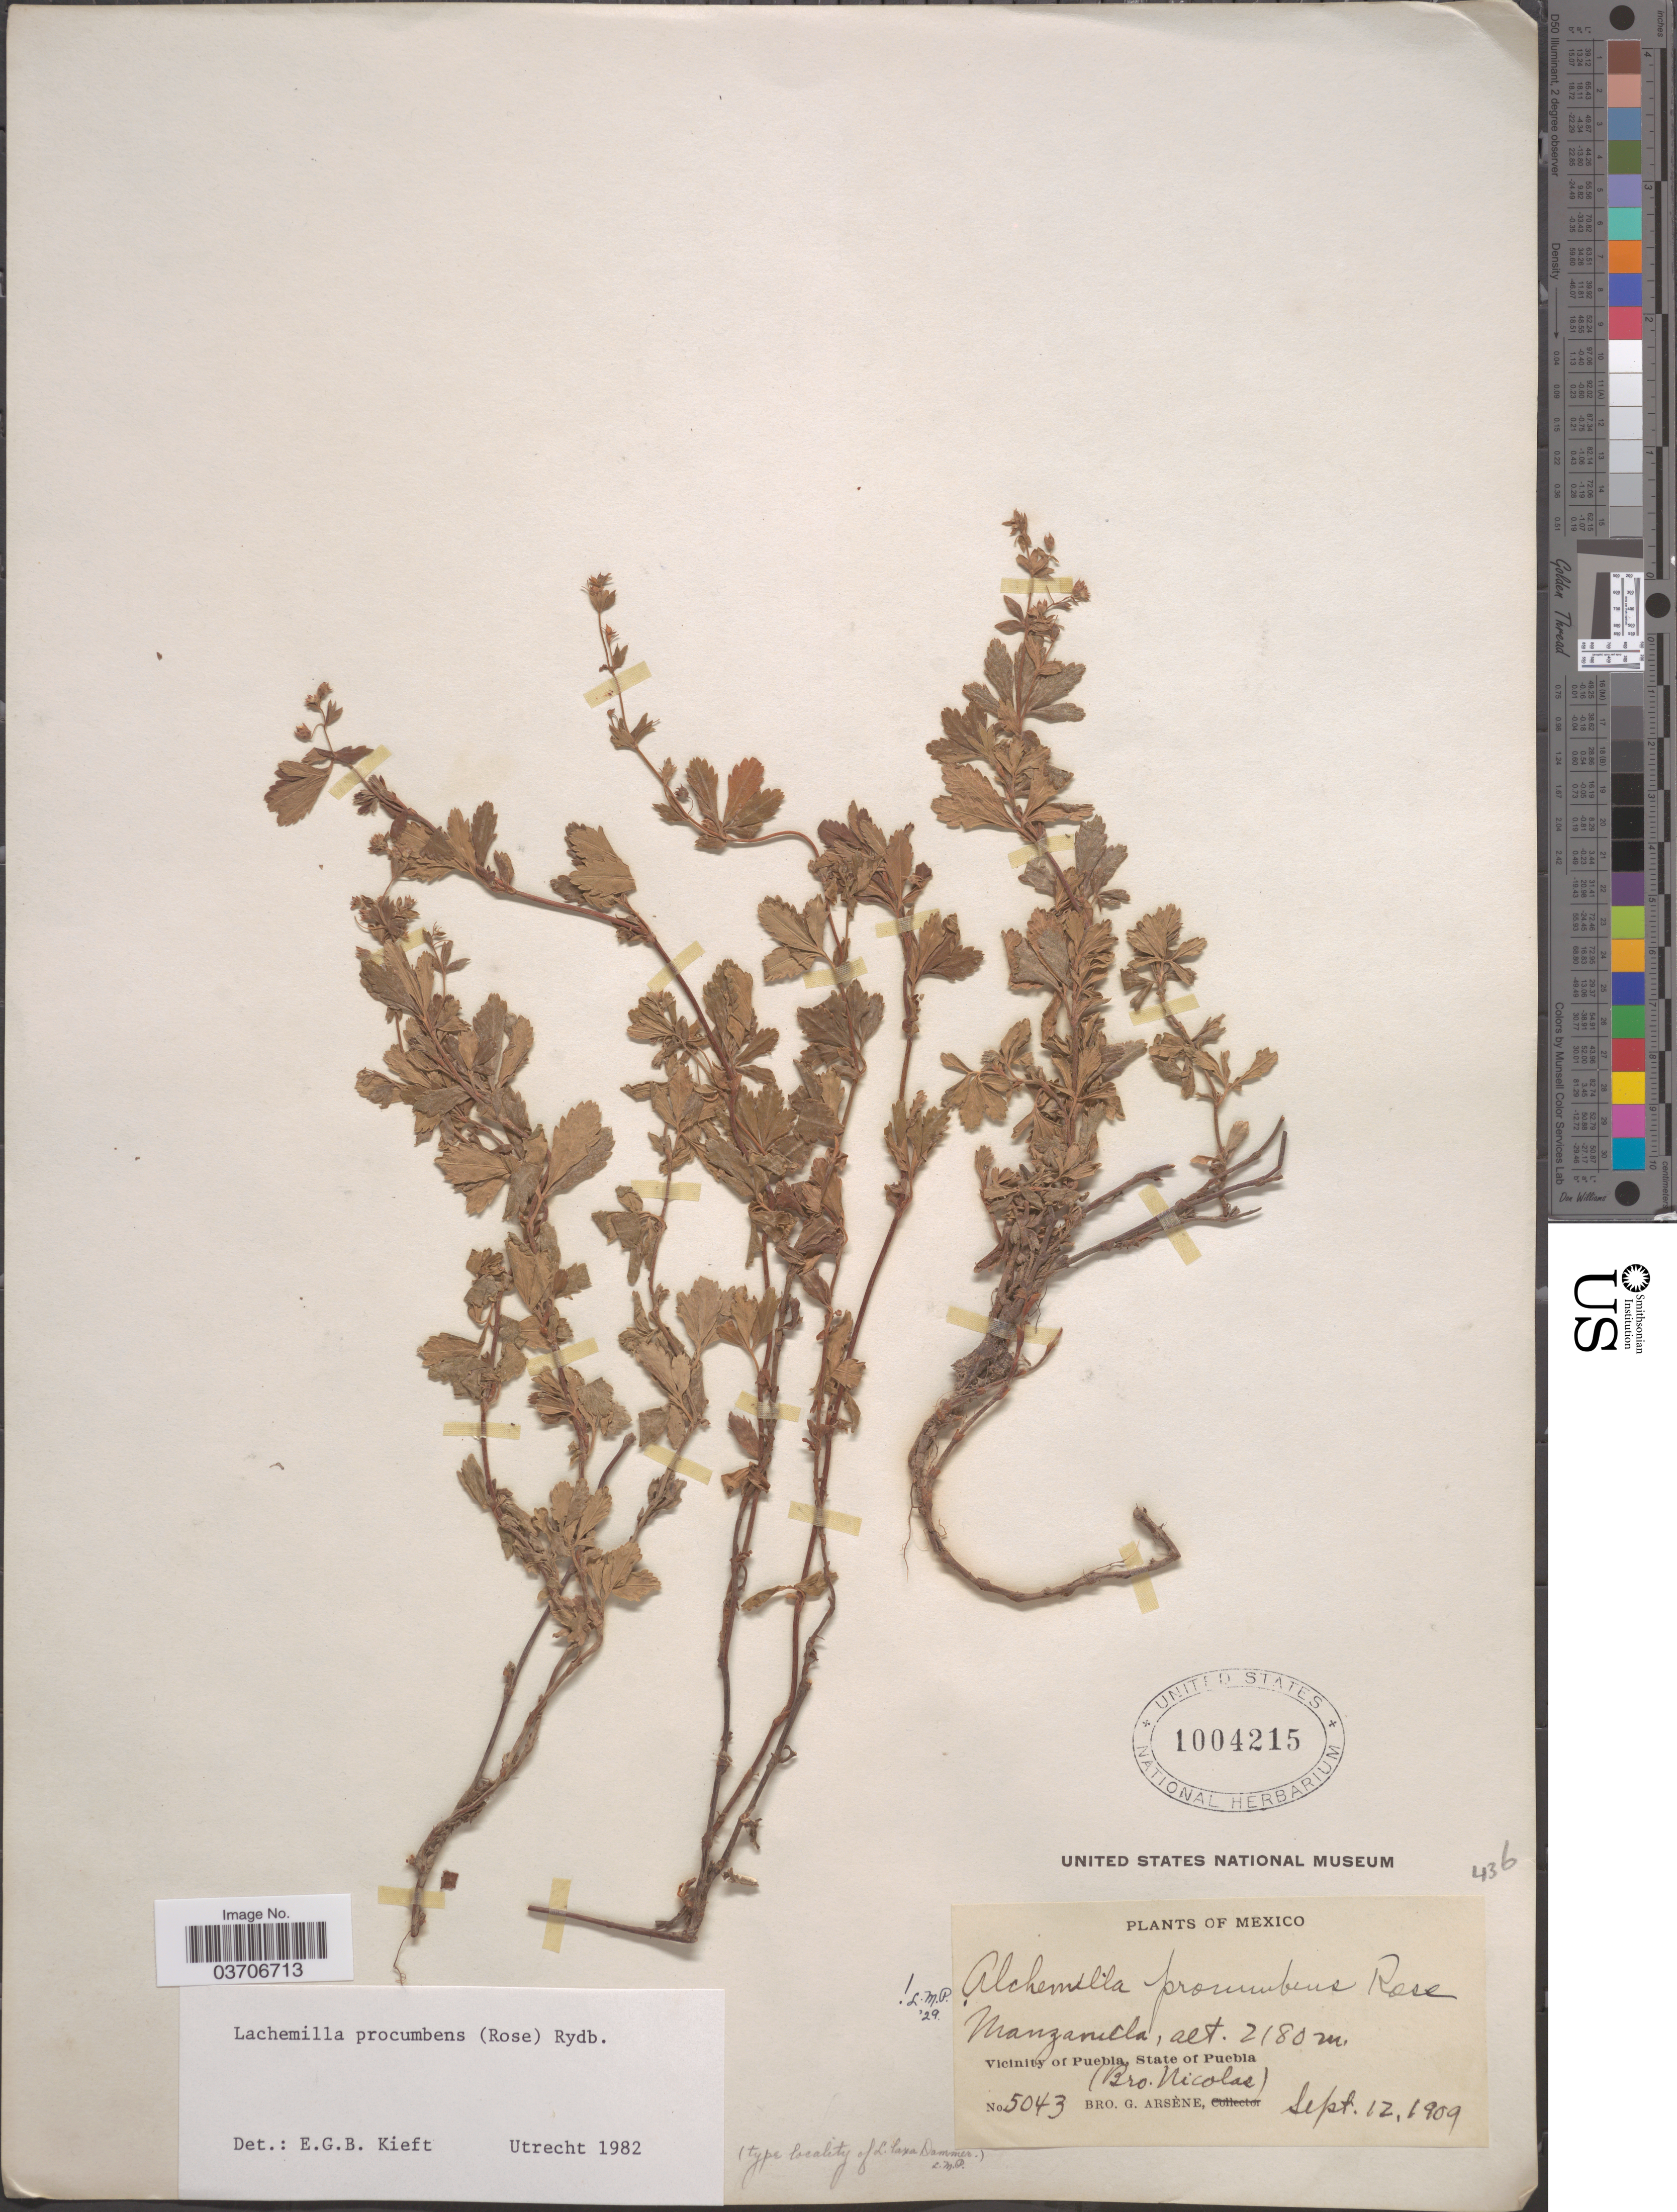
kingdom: Plantae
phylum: Tracheophyta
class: Magnoliopsida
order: Rosales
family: Rosaceae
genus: Lachemilla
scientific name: Lachemilla procumbens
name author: (Rose) Rydb.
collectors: Bro. Nicolas & Bro. G. Arsène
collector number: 5043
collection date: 1909-09-12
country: Mexico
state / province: Puebla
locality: Manzavilla. Vicinity of Puebla.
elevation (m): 2180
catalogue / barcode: US 1004215